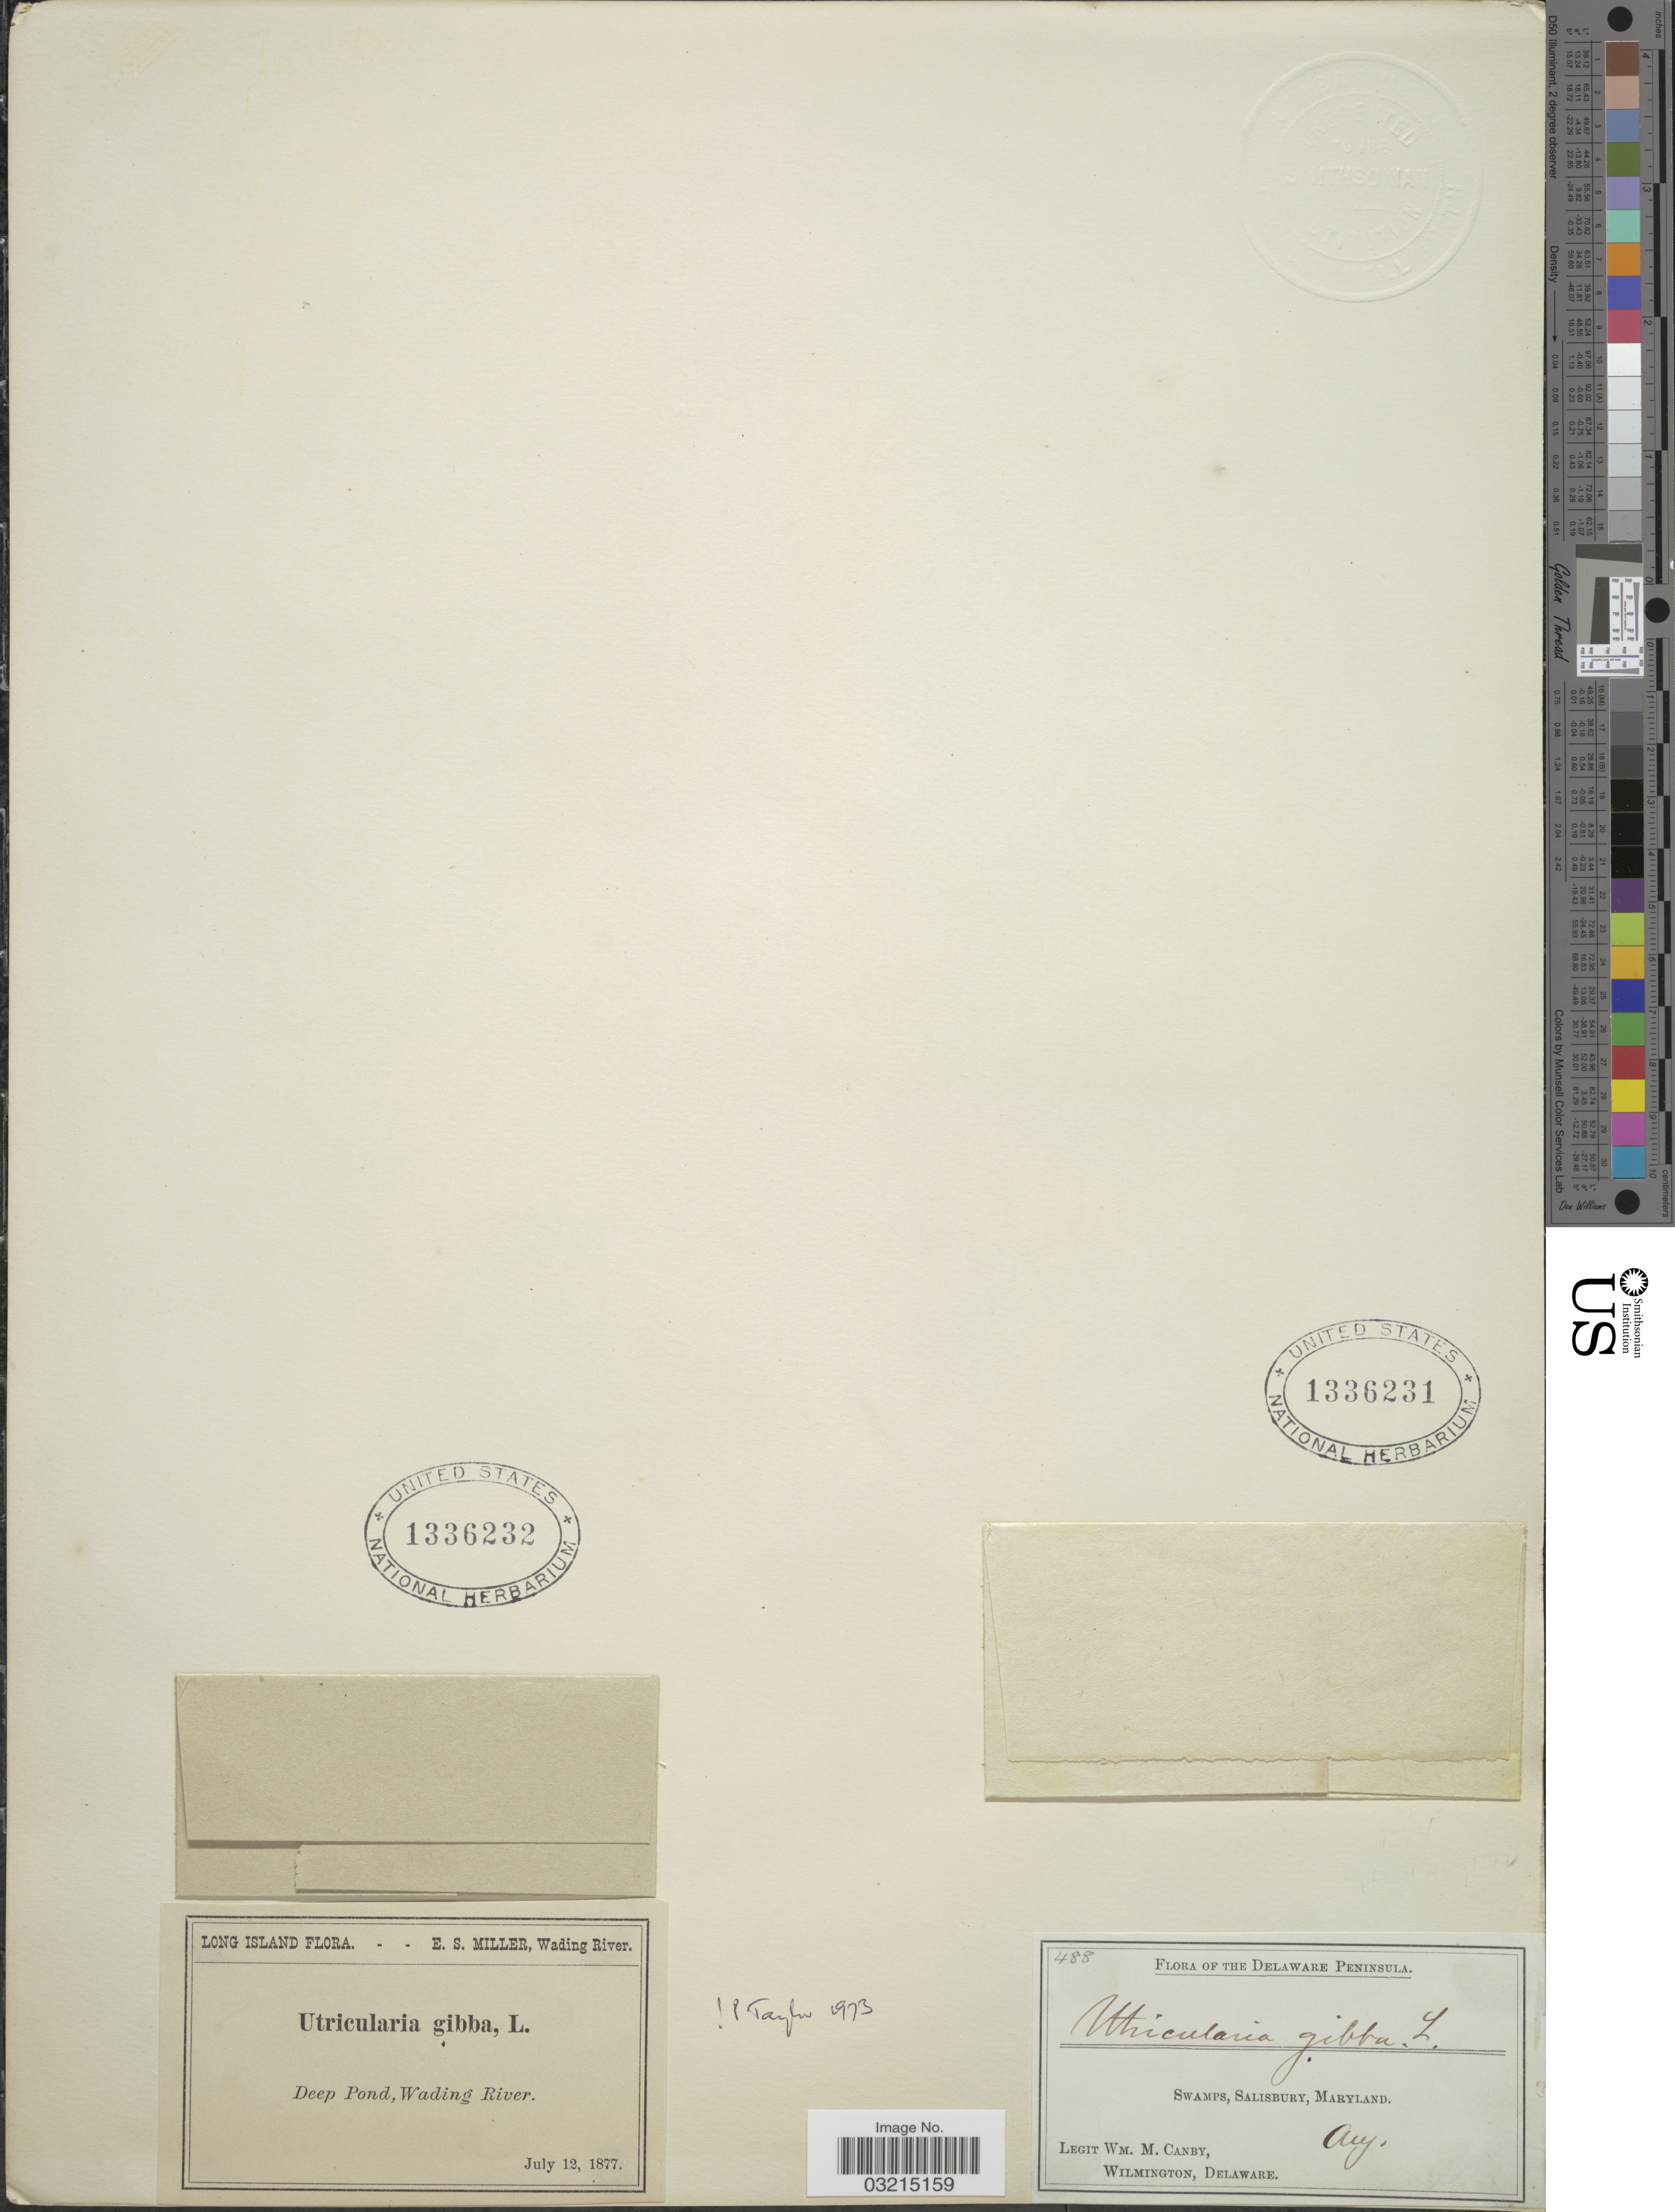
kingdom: Plantae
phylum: Tracheophyta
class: Magnoliopsida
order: Lamiales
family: Lentibulariaceae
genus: Utricularia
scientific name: Utricularia gibba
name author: L.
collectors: W. M. Canby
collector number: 488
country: United States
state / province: Maryland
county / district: Wicomico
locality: The Delaware Peninsula. Swamps, Salisbury.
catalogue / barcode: US 1336231-2